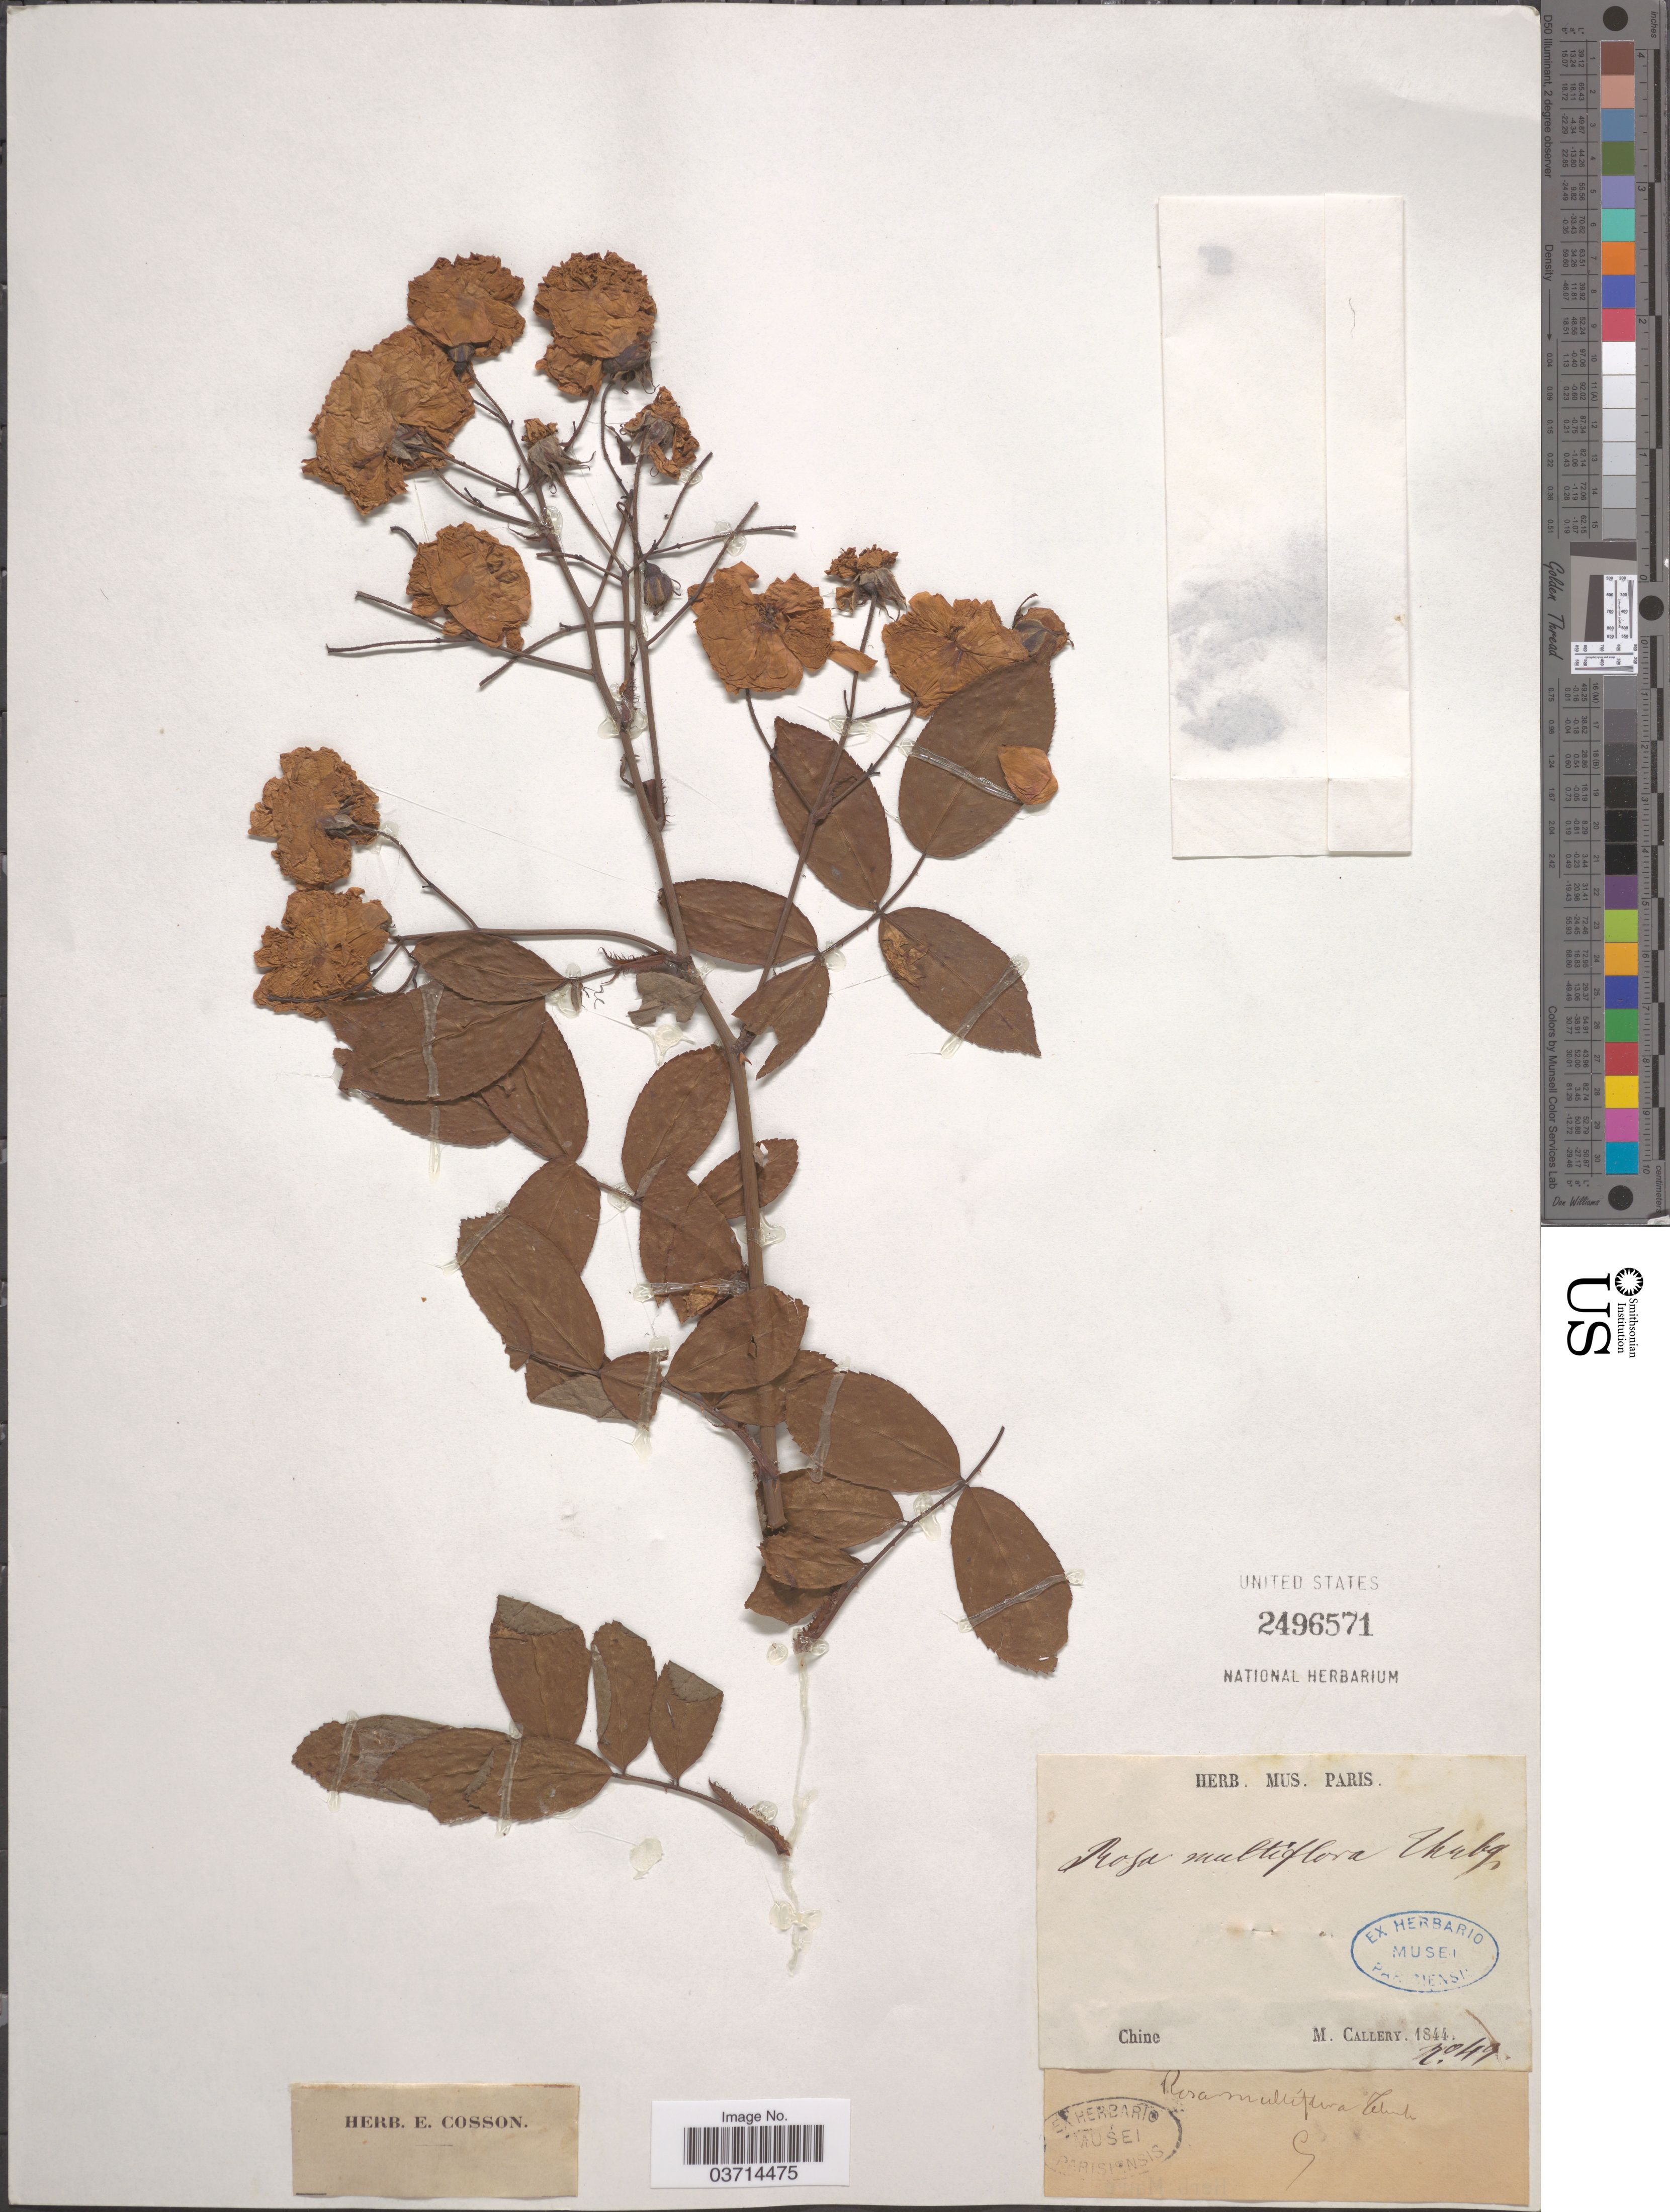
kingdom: Plantae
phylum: Tracheophyta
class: Magnoliopsida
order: Rosales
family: Rosaceae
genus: Rosa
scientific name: Rosa multiflora var. legitima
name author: Regel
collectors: M. Callery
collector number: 49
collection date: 1844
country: China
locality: Chine.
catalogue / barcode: US 2496571